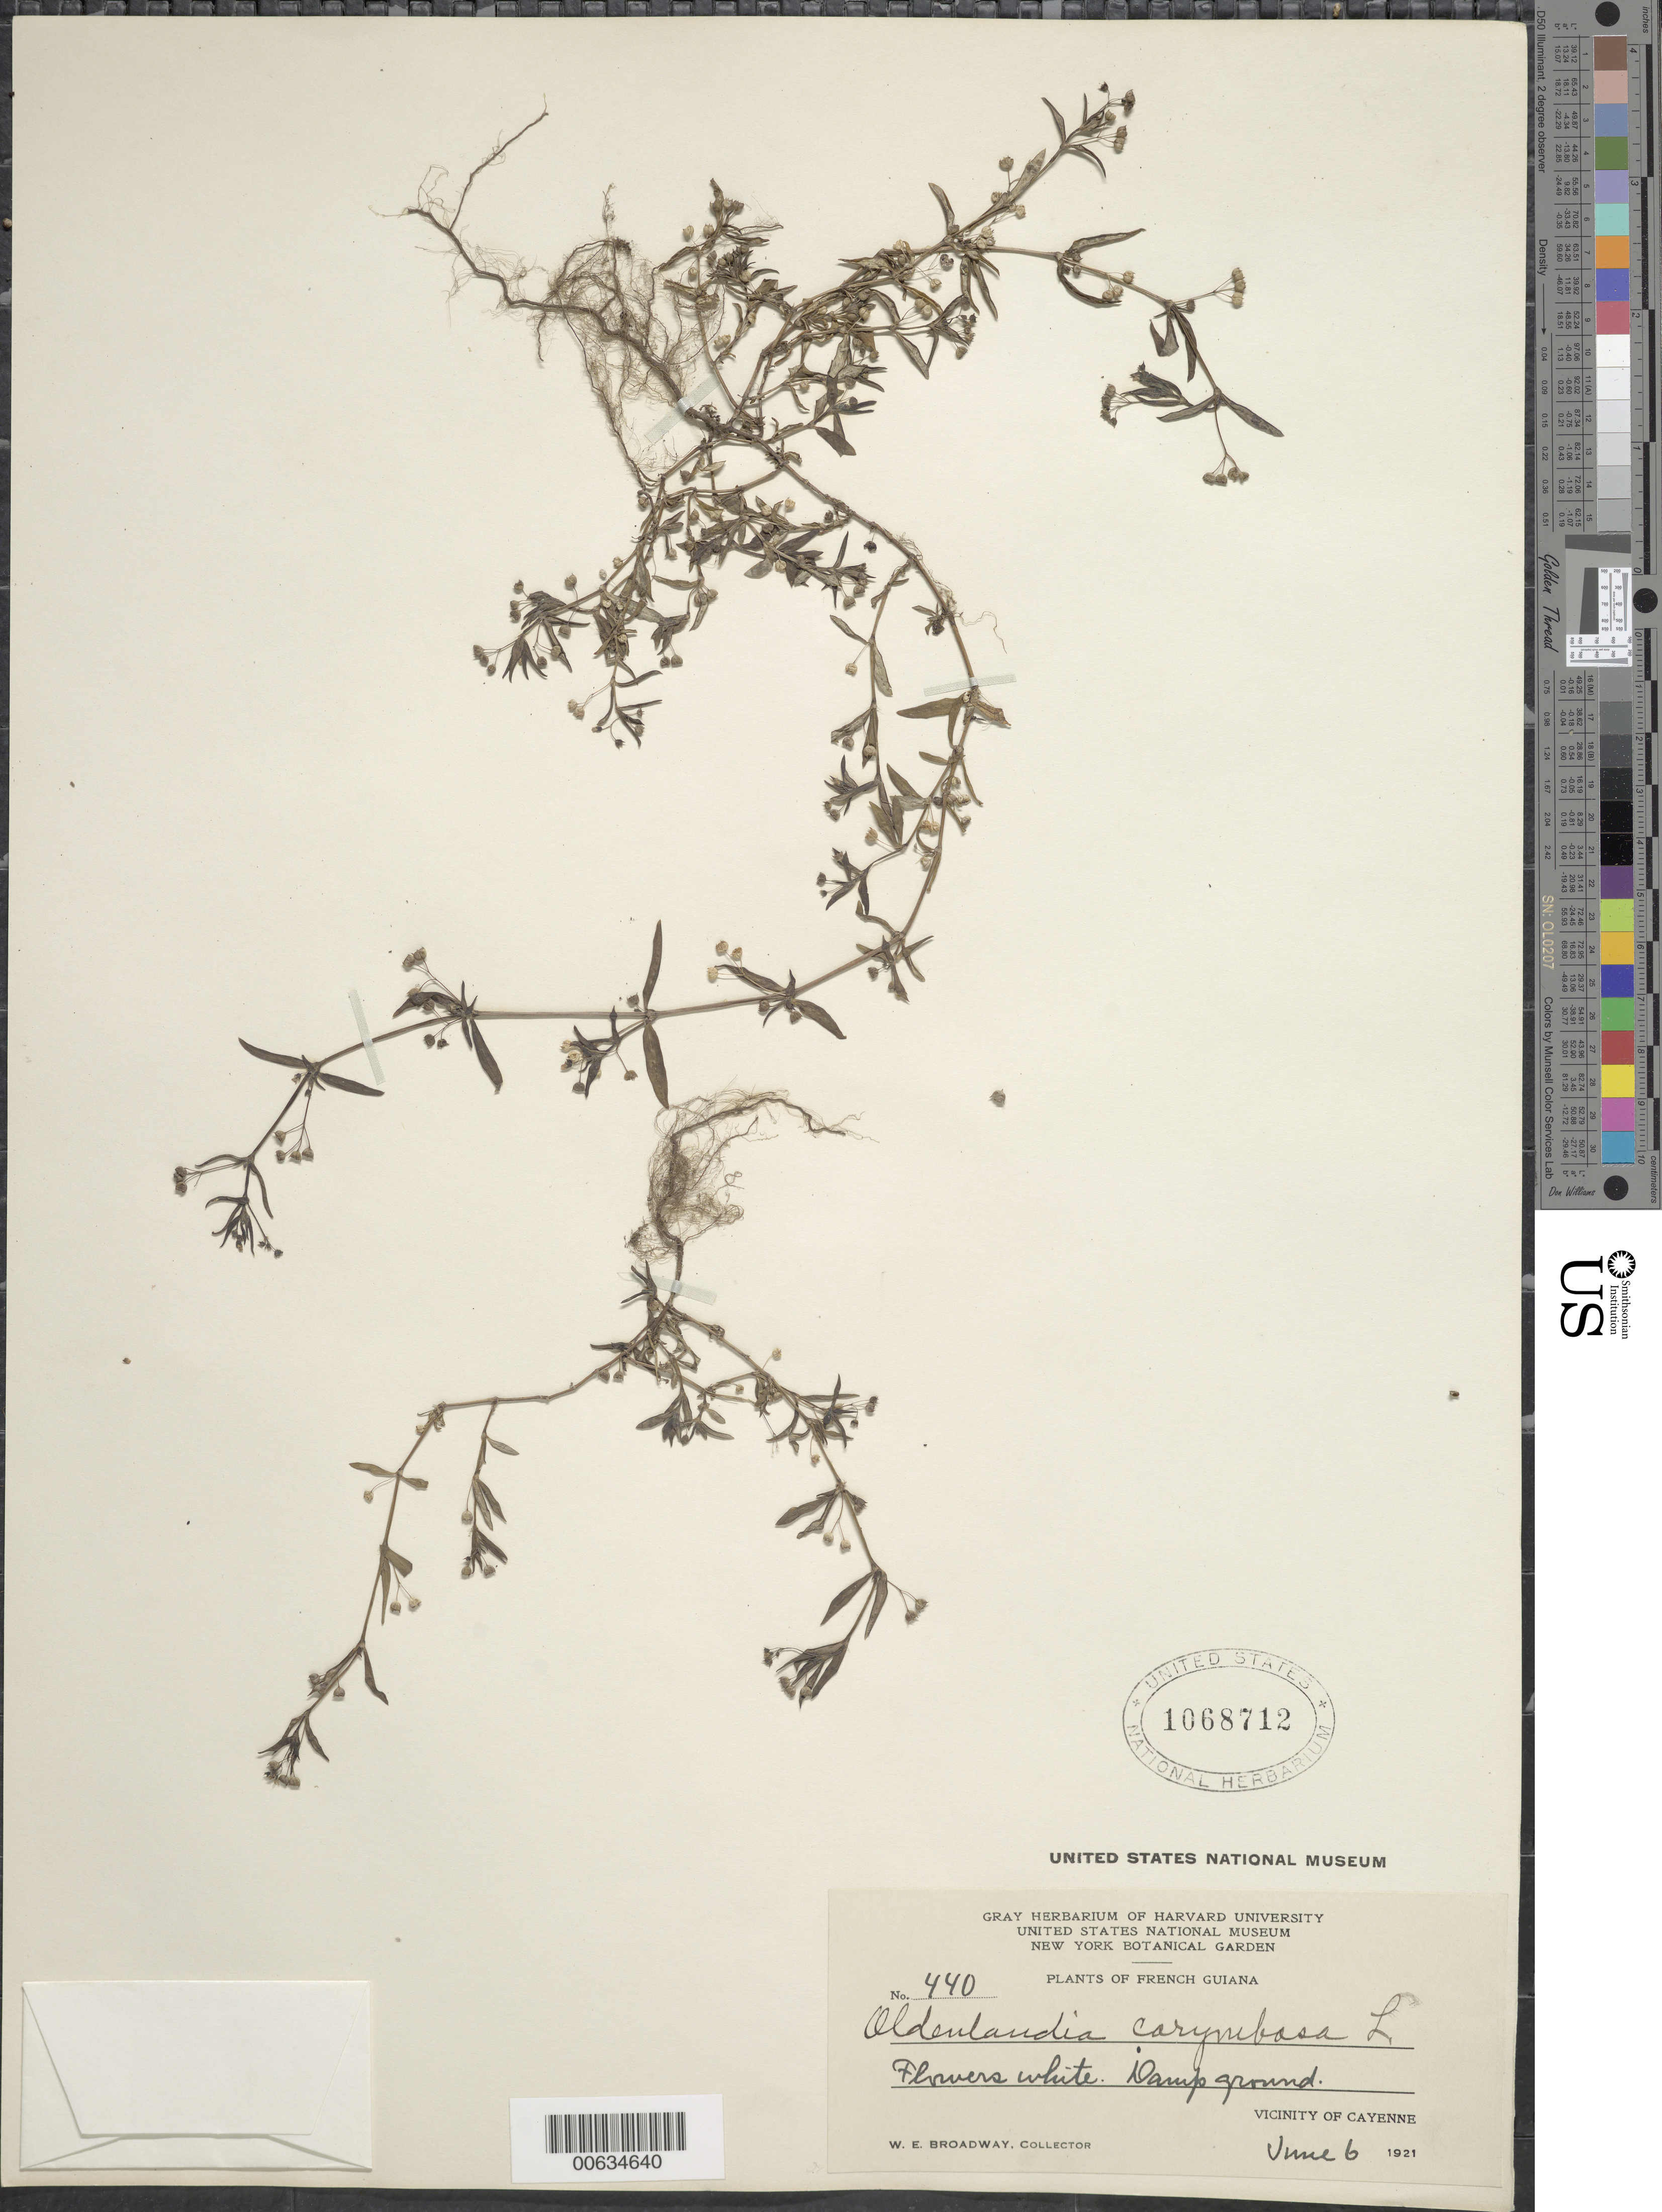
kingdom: Plantae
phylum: Tracheophyta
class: Magnoliopsida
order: Gentianales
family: Rubiaceae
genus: Oldenlandia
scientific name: Oldenlandia corymbosa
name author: L.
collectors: W. E. Broadway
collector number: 440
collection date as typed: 6-Jun-21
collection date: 1921-06-06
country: French Guiana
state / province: Cayenne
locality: Cayenne, vic.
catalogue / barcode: US 1068712